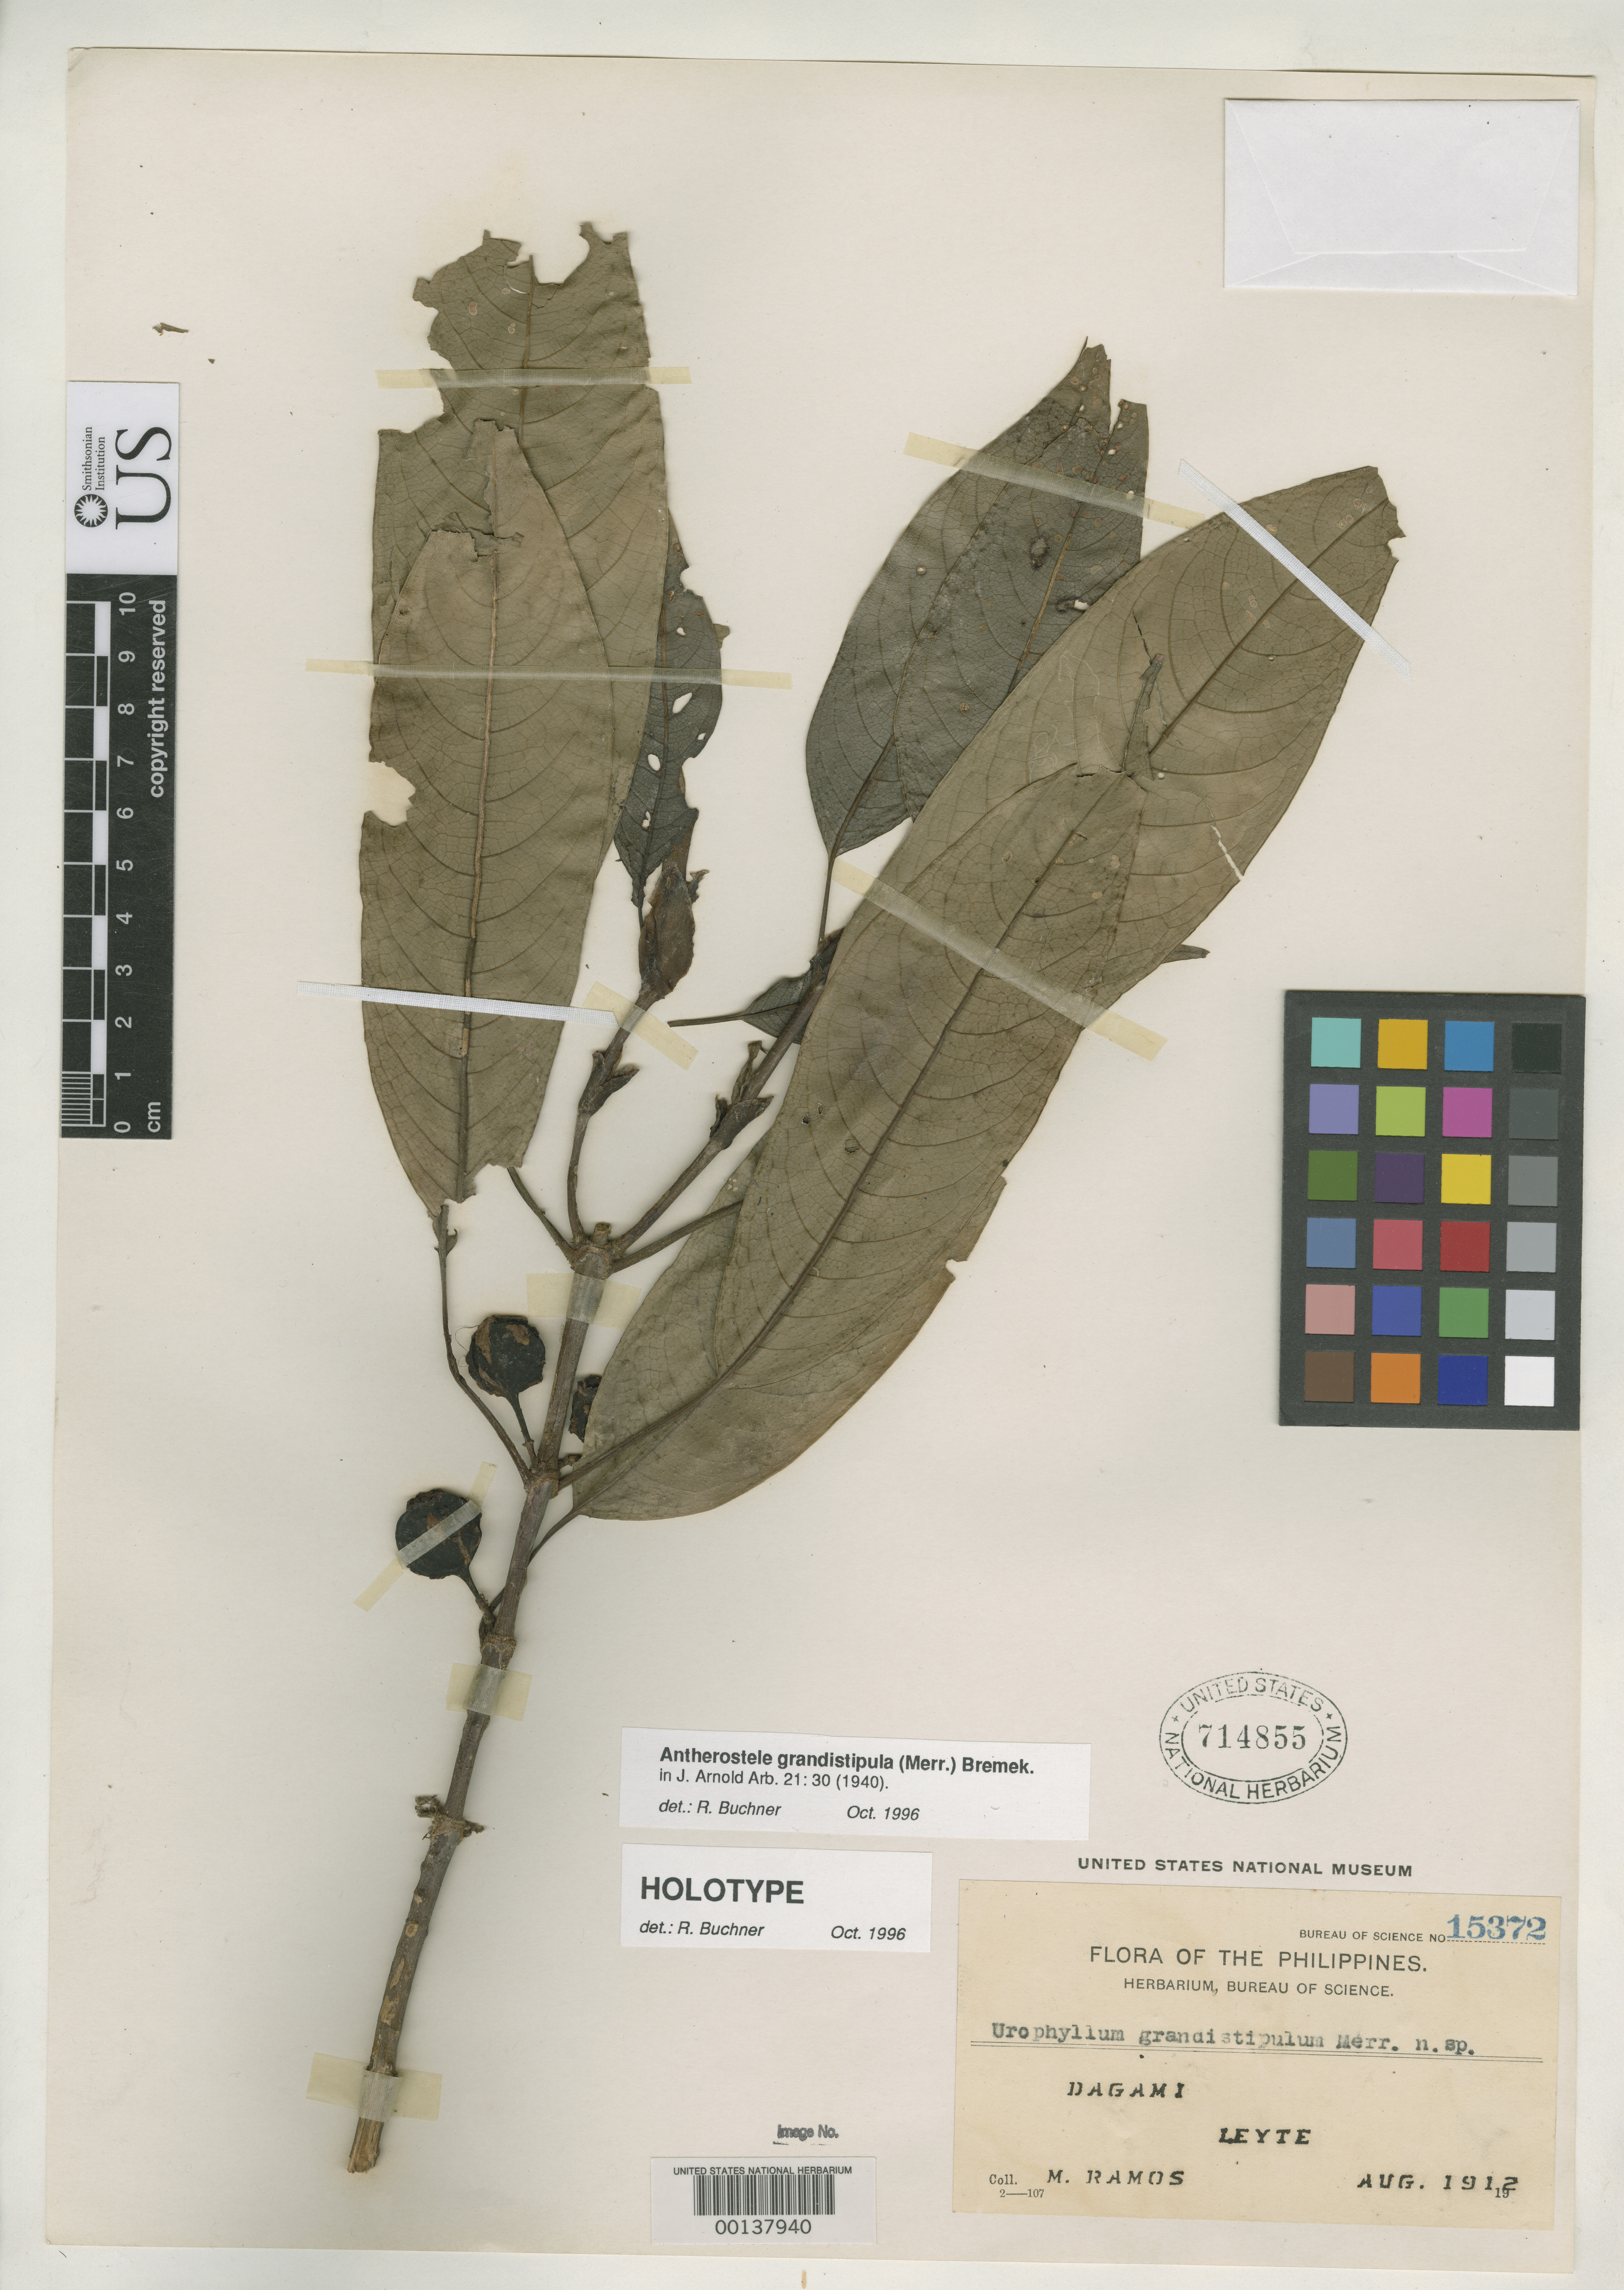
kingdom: Plantae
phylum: Tracheophyta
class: Magnoliopsida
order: Gentianales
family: Rubiaceae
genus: Urophyllum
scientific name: Urophyllum grandistipulum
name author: Merr.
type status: Isotype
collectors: M. Ramos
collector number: Bur. Sci. 15372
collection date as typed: Aug 1912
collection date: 1912-08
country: Philippines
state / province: Eastern Visayas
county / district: Leyte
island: Leyte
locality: Dagami.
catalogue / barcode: US 714855